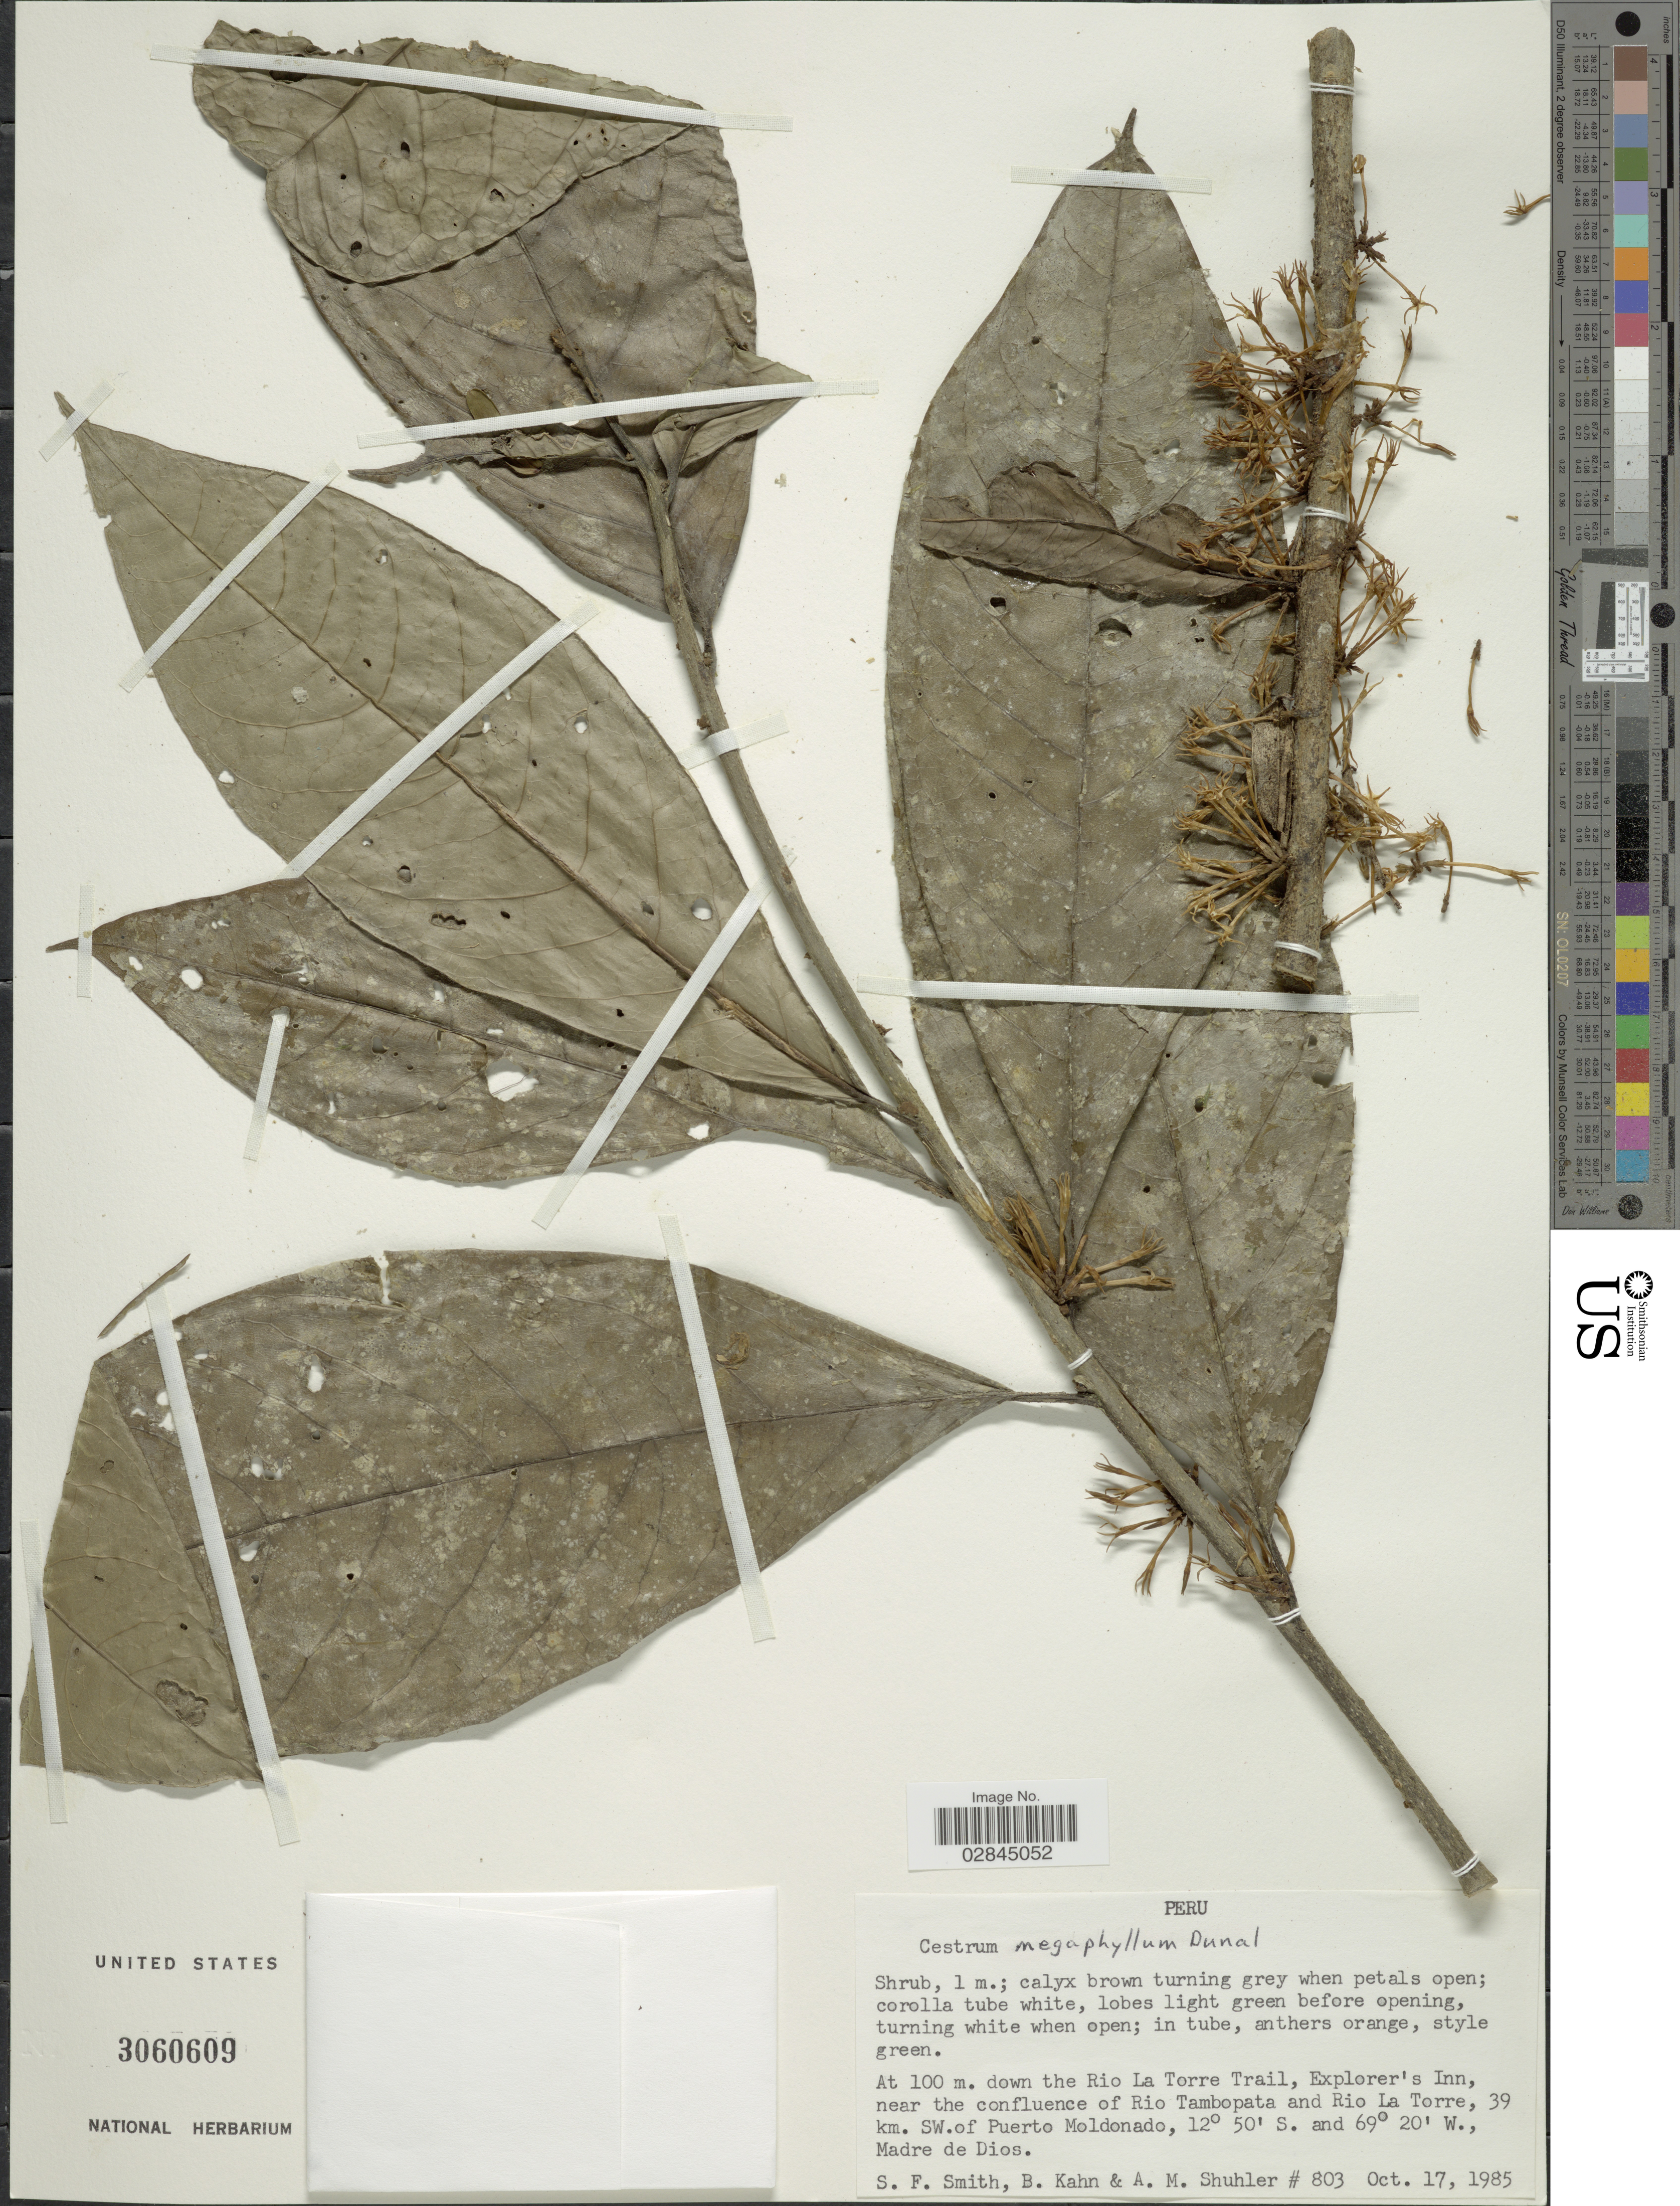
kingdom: Plantae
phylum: Tracheophyta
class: Magnoliopsida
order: Solanales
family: Solanaceae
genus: Cestrum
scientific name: Cestrum schlechtendahlii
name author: G. Don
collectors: S.F. Smith, B. Kahn & A. Shuhler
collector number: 803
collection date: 1985-10-17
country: Peru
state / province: Madre de Dios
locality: At 100 m. down the Rio La Torre Trail, Explorer's Inn, near the confluence of Rio Tambopata and Rio La Torre, 39 km. SW. of Puerto Moldonado.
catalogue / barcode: US 3060609